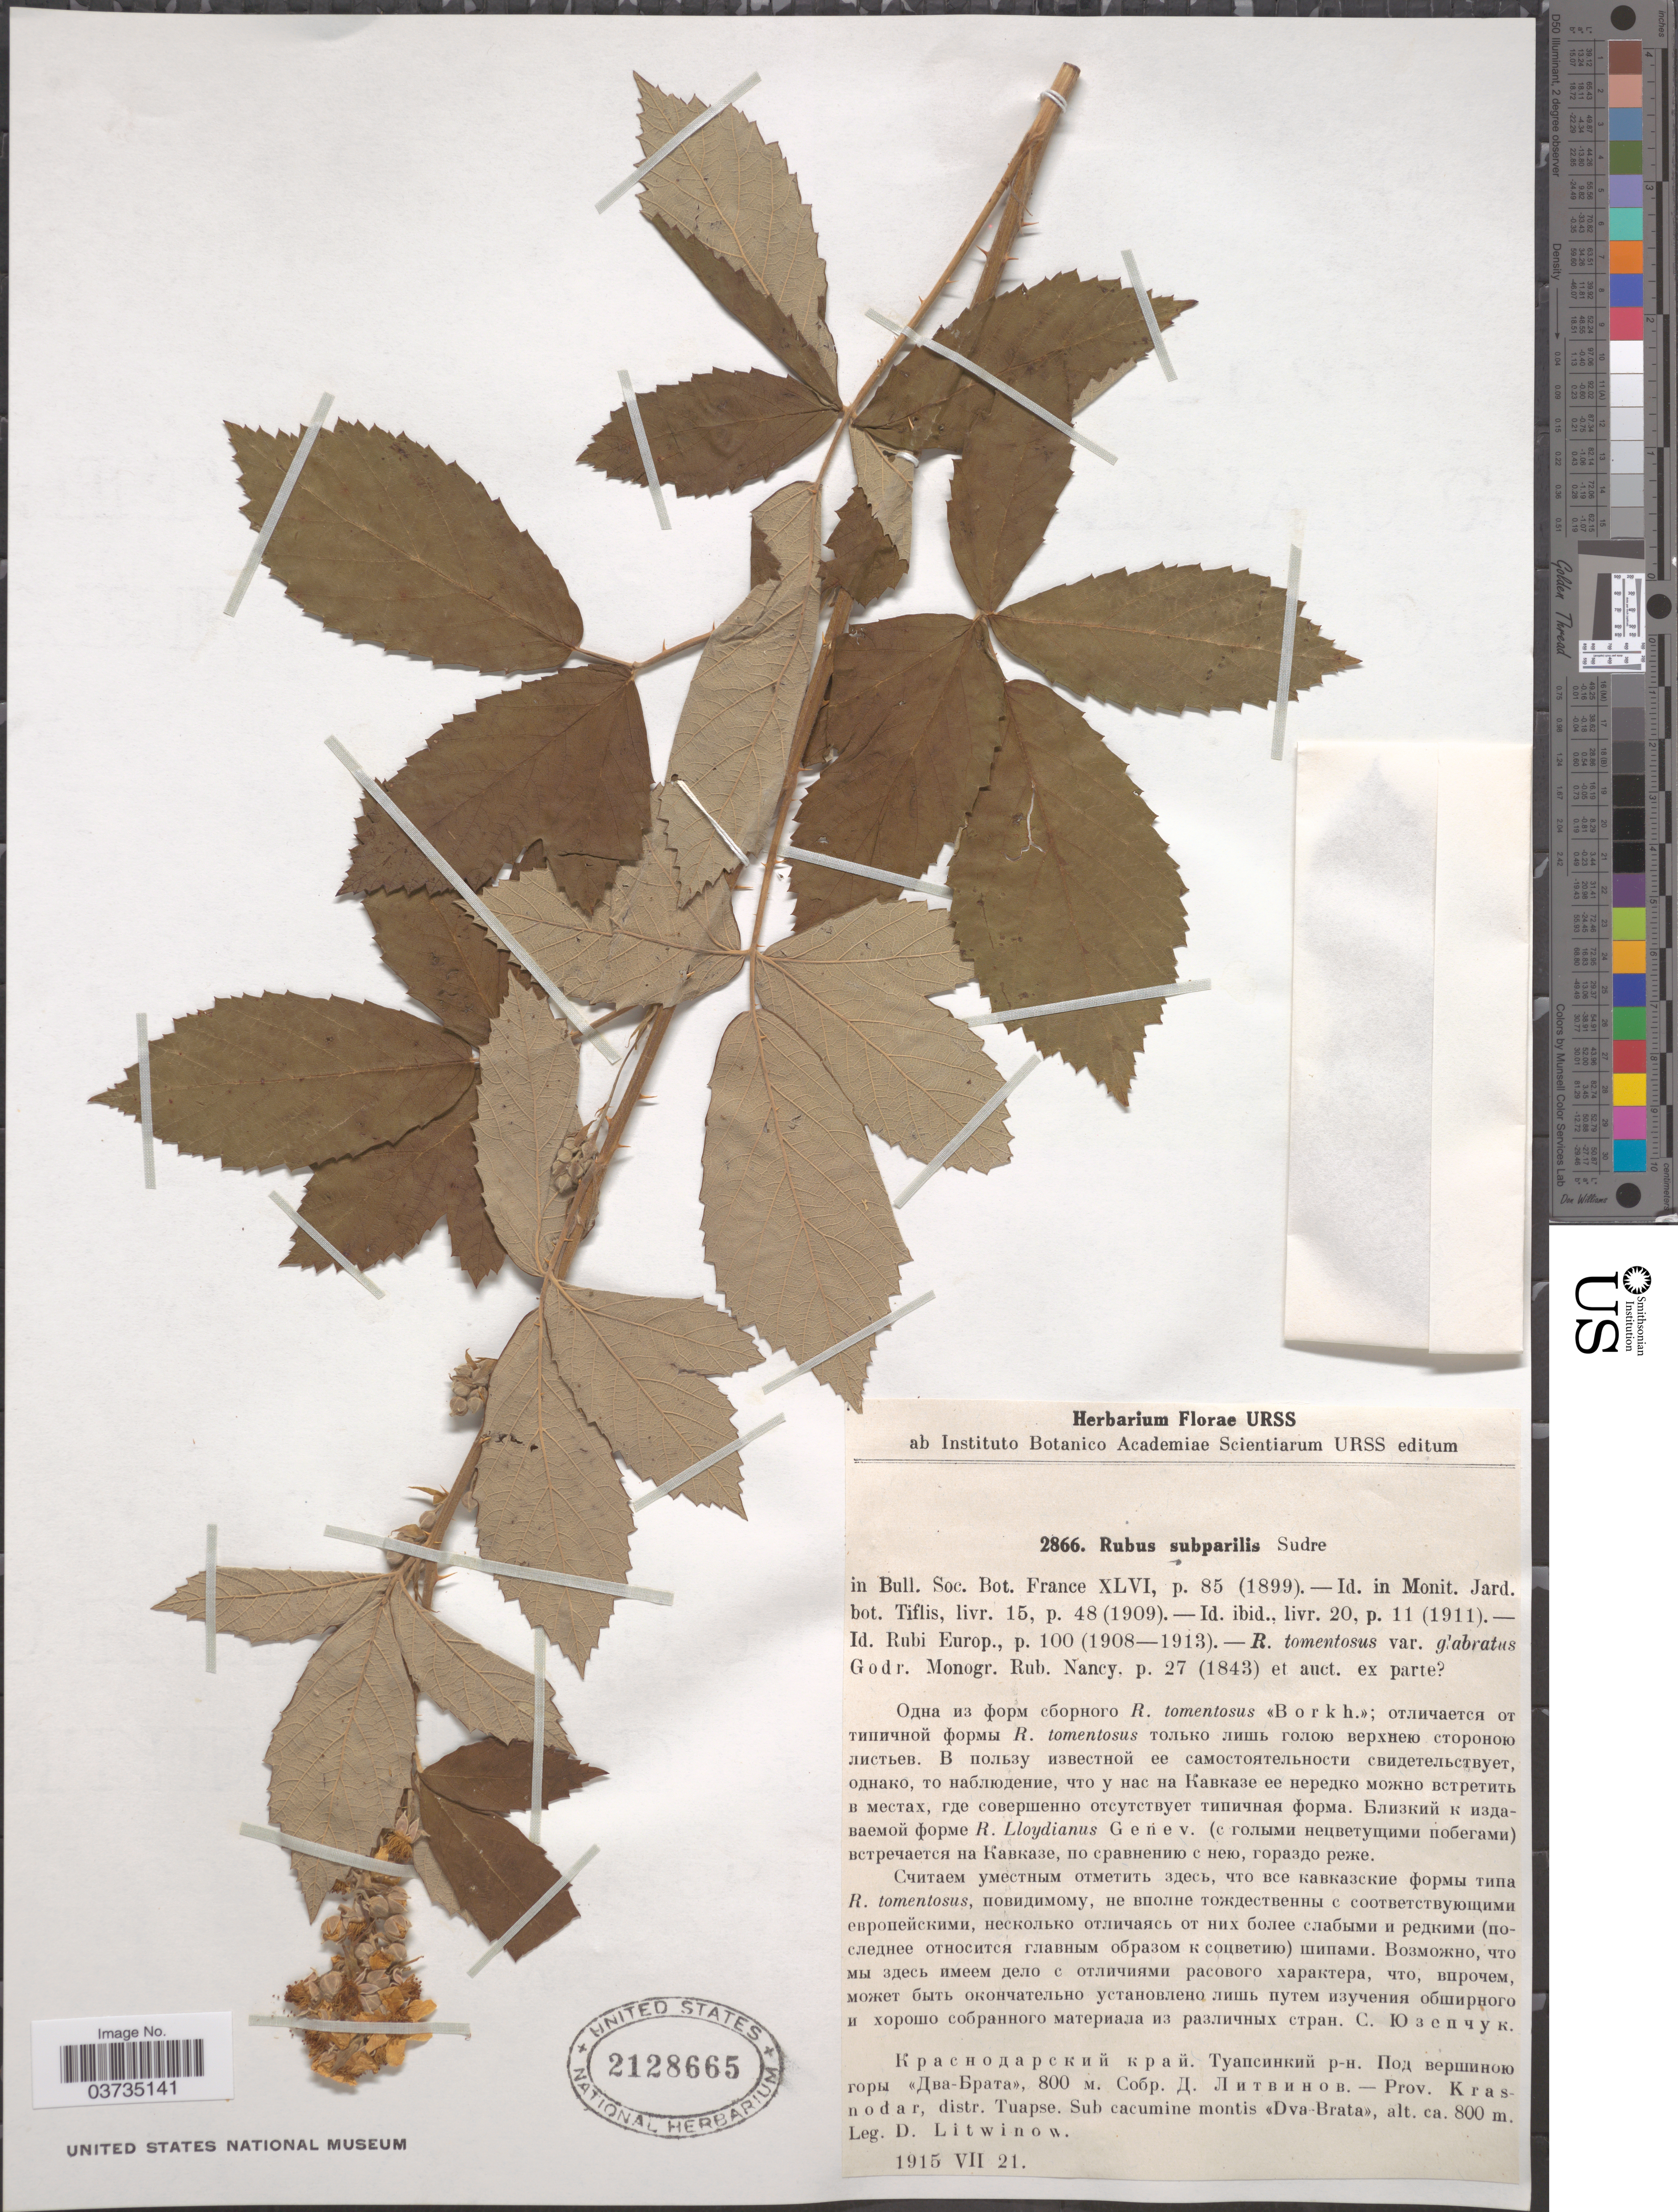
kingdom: Plantae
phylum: Tracheophyta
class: Magnoliopsida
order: Rosales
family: Rosaceae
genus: Rubus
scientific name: Rubus subparilis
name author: Sudre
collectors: D. Litwinow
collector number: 2866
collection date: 1915-07-21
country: Russian Federation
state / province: Krasnodar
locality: Distr. Tuapse. Sub cacumine montis «Dva-Brata».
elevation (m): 800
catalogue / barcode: US 2128665